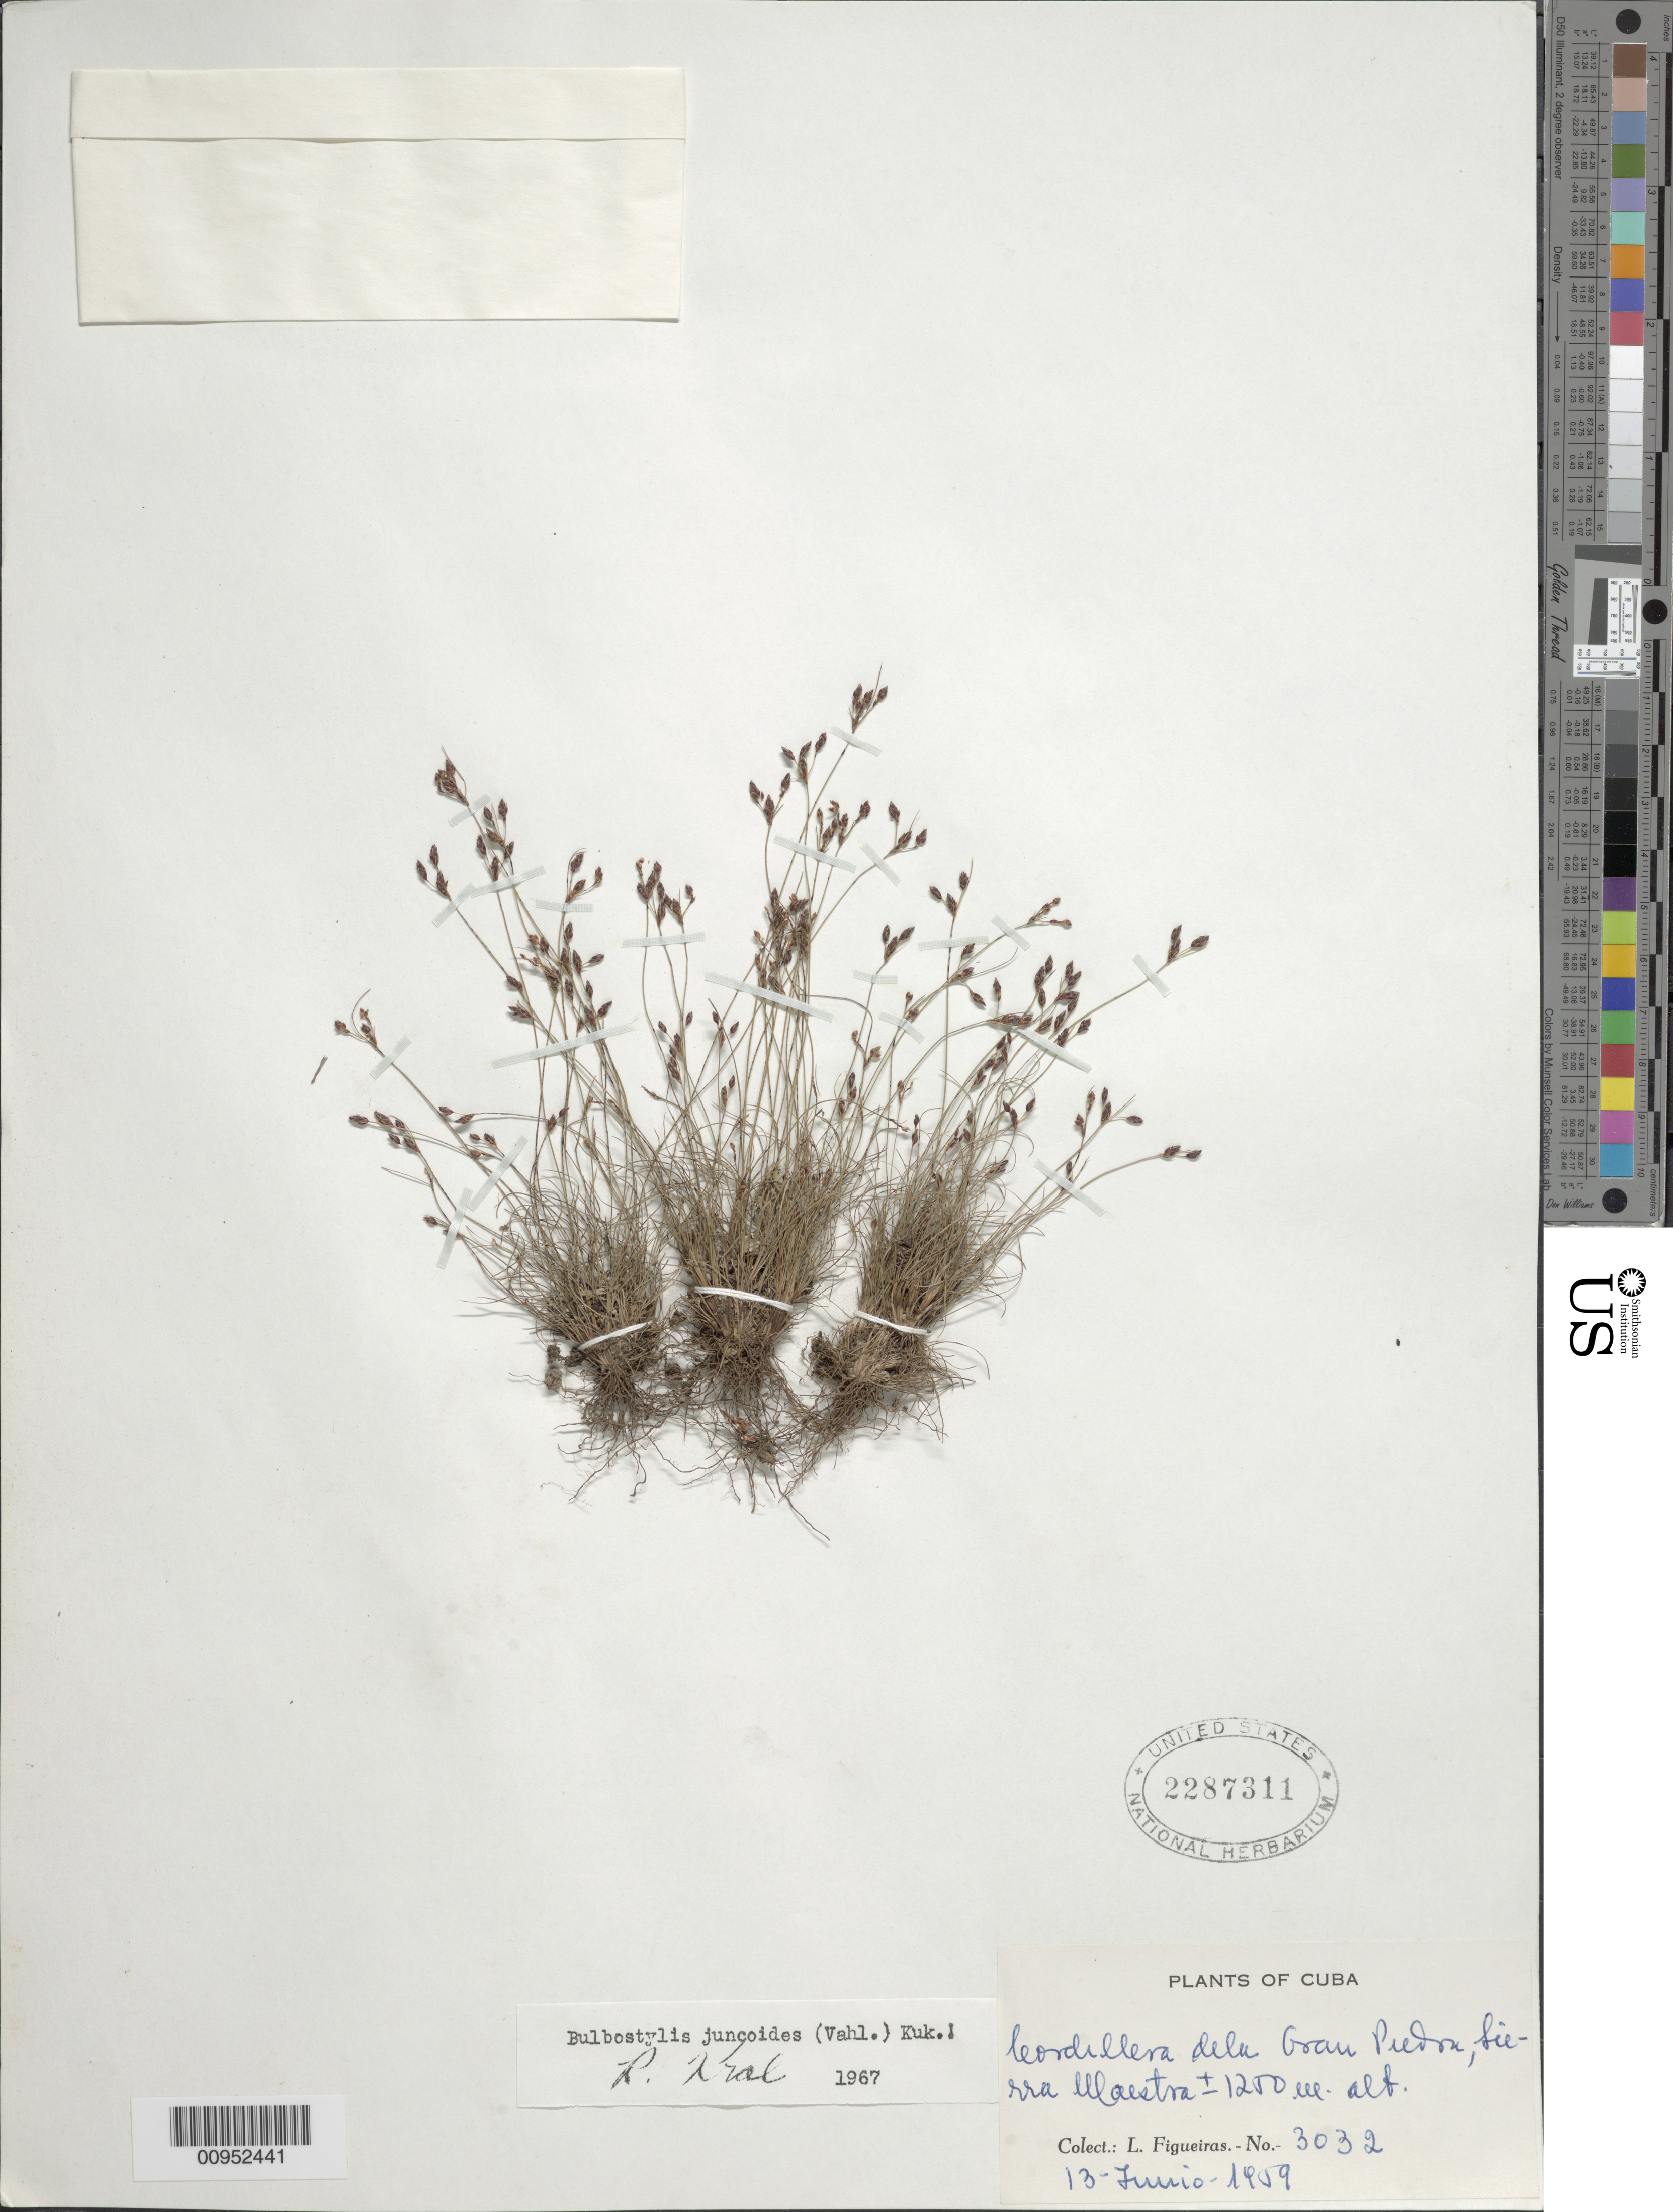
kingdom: Plantae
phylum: Tracheophyta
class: Liliopsida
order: Poales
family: Cyperaceae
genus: Bulbostylis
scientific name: Bulbostylis juncoides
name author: (Vahl) Kük. ex Herter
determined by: Kral, Robert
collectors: M. López Figueiras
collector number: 3032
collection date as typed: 13 Jun 1959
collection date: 1959-06-13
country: Cuba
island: Cuba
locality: Cordillera de la Gran Piedra, Sierra Maestra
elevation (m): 1250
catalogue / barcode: US 2287311